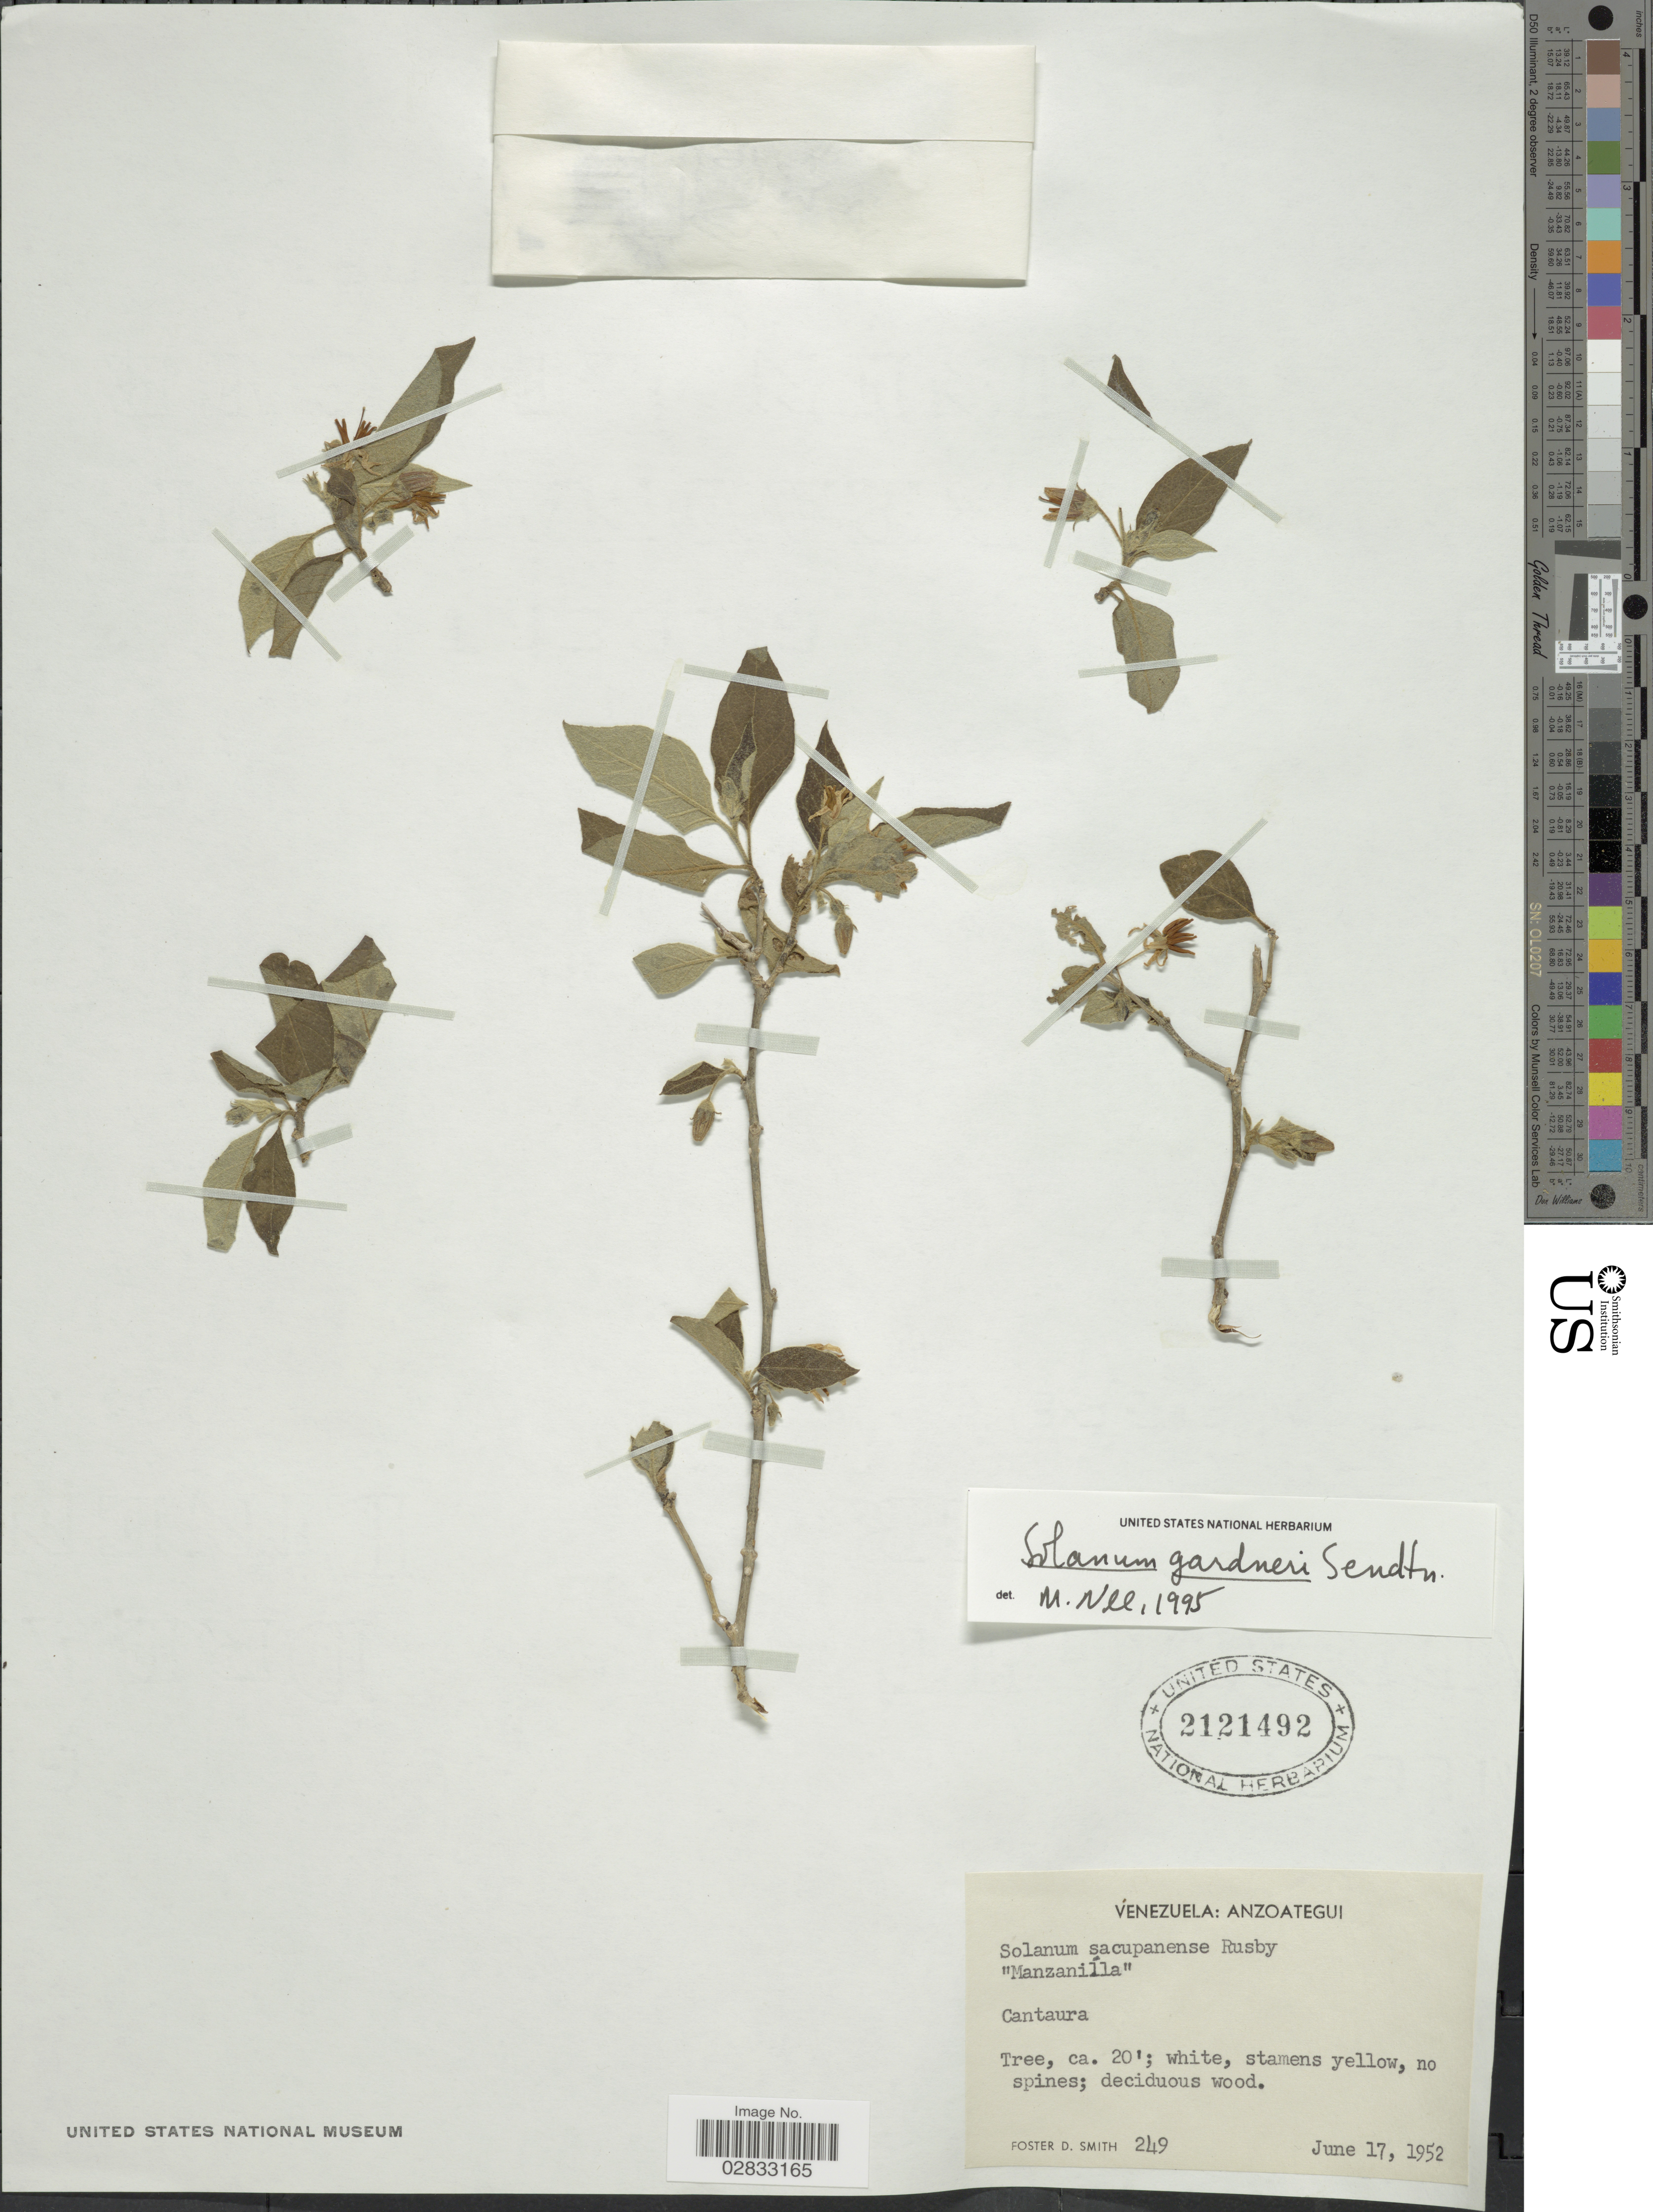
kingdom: Plantae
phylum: Tracheophyta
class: Magnoliopsida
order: Solanales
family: Solanaceae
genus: Solanum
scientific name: Solanum gardneri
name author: Sendtn. in Mart.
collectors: F. Smith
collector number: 249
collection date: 1952-06-17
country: Venezuela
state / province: Anzoategui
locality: Cantaura.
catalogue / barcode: US 2121492